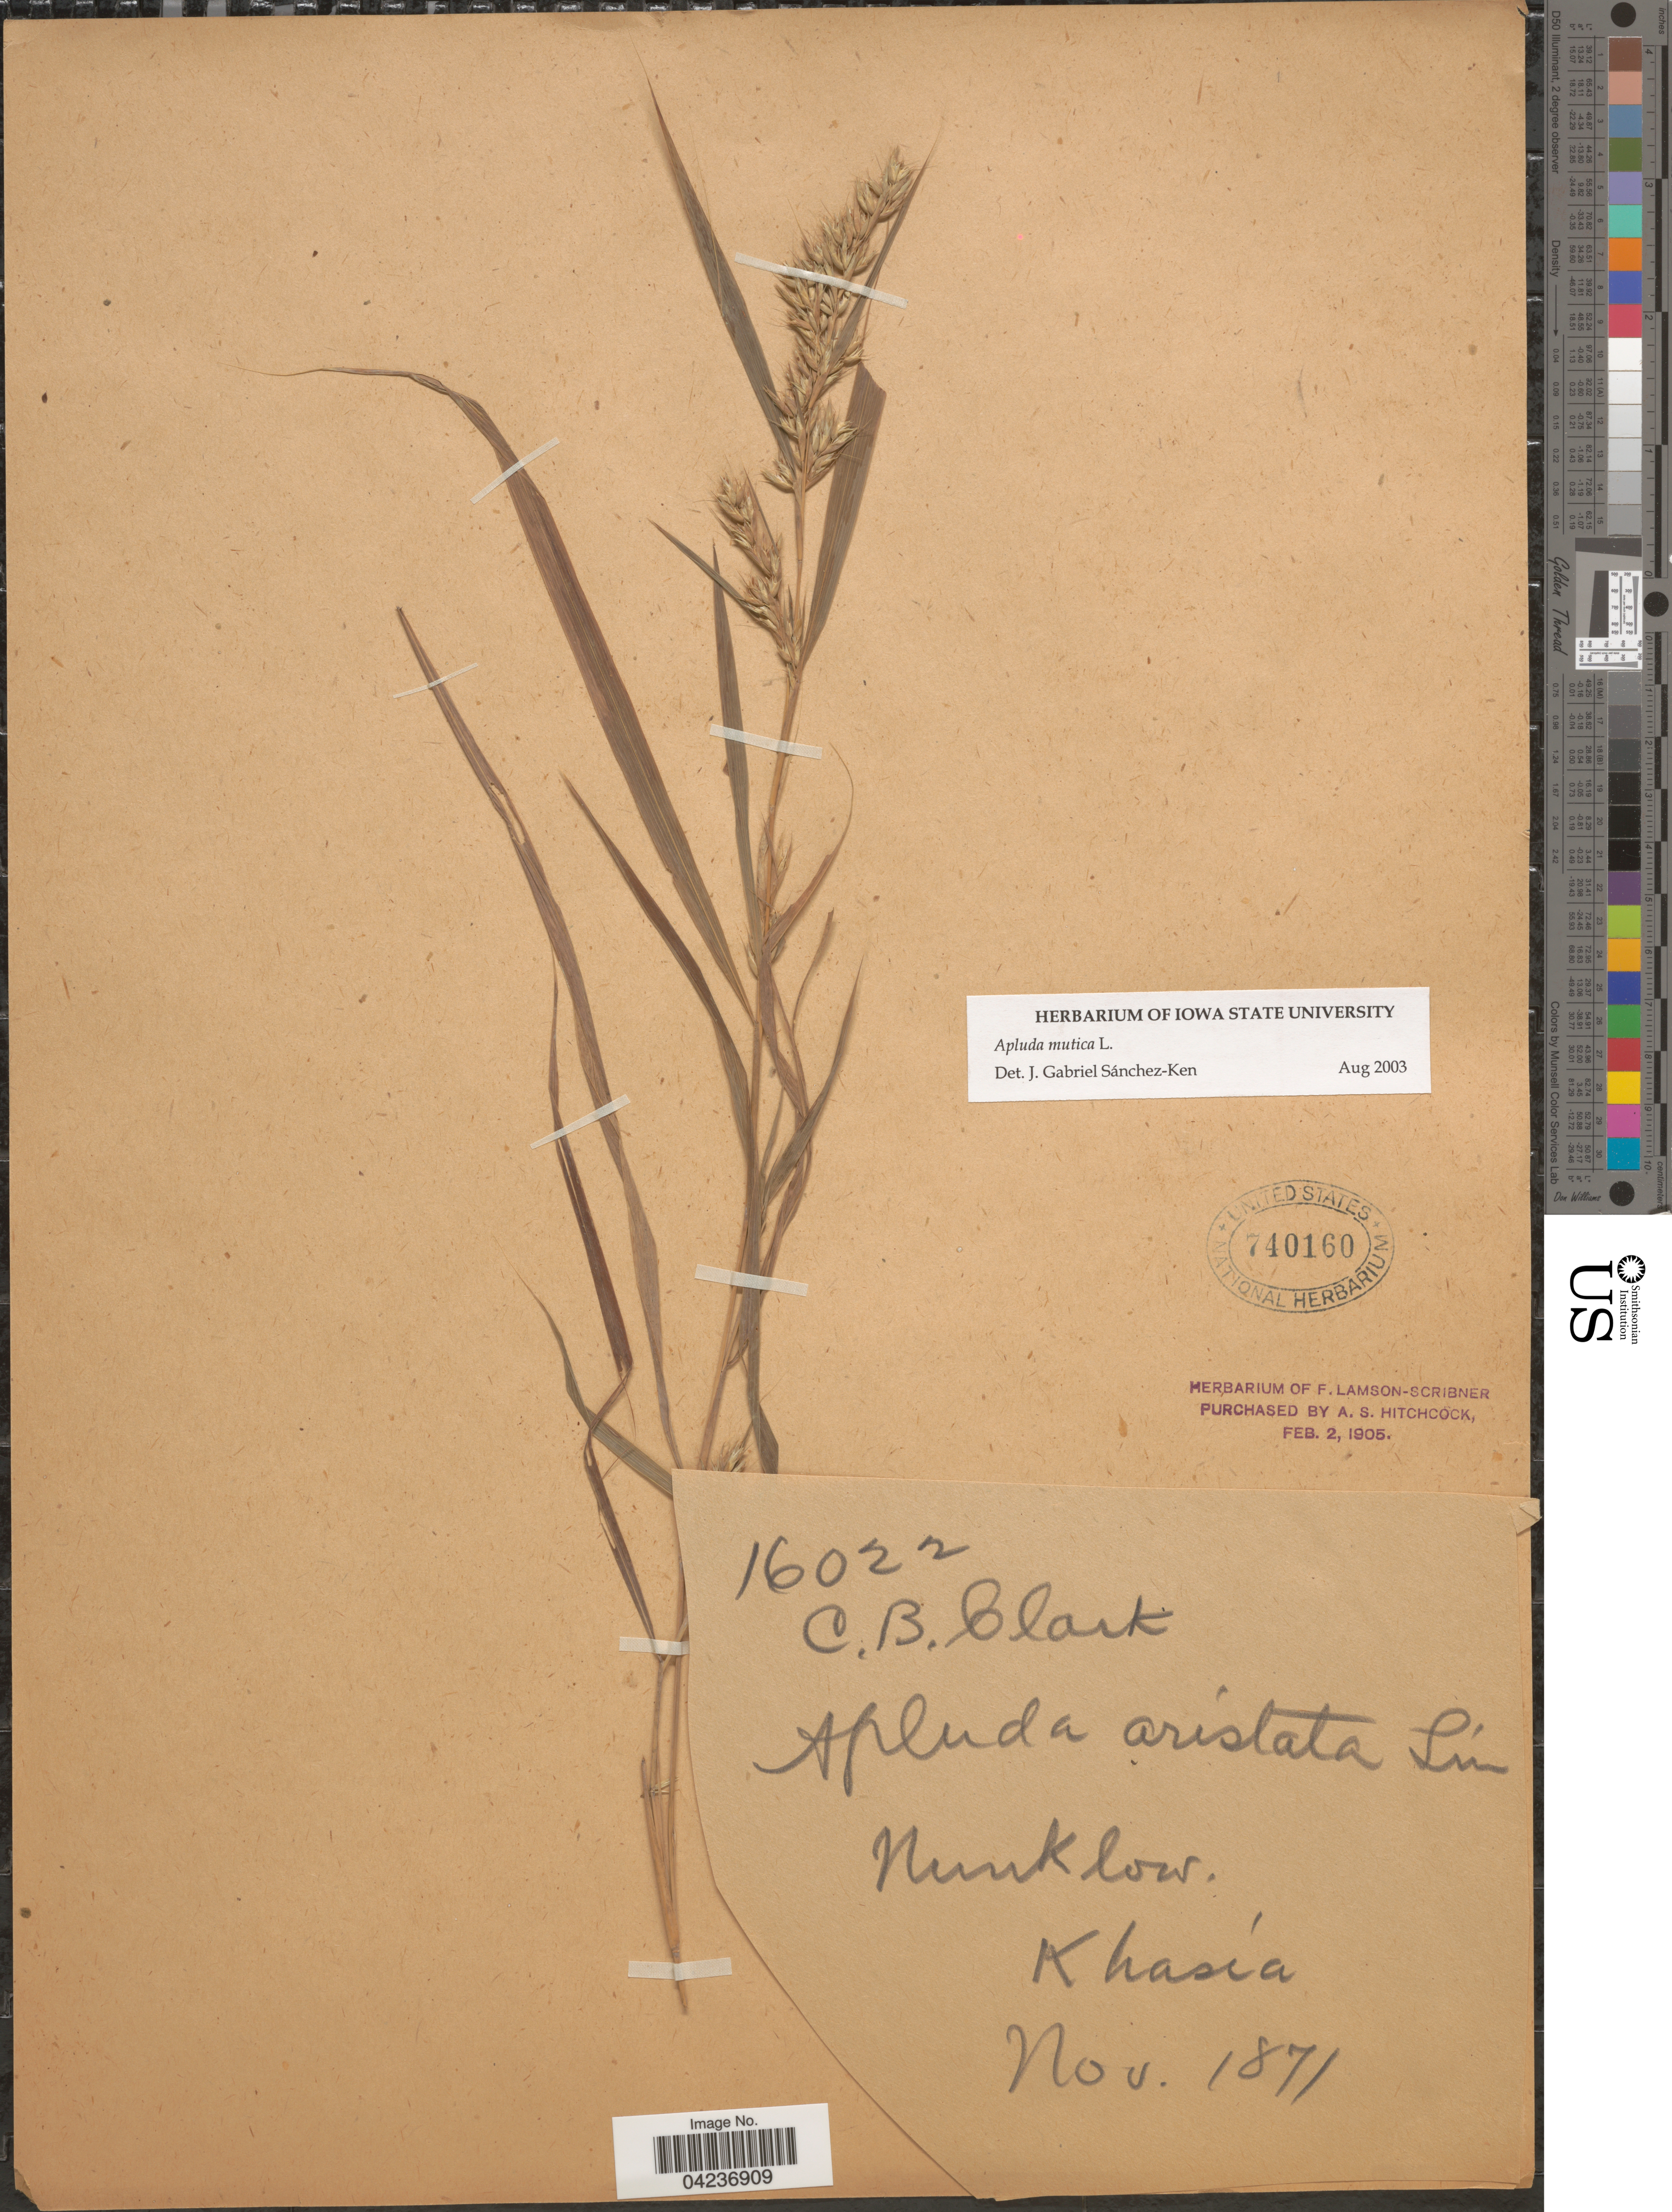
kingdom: Plantae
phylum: Tracheophyta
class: Liliopsida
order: Poales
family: Poaceae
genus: Apluda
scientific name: Apluda mutica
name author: L.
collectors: C. Clark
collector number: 16022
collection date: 1871-11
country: India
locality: Nunklow. Khasia.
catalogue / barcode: US 740160